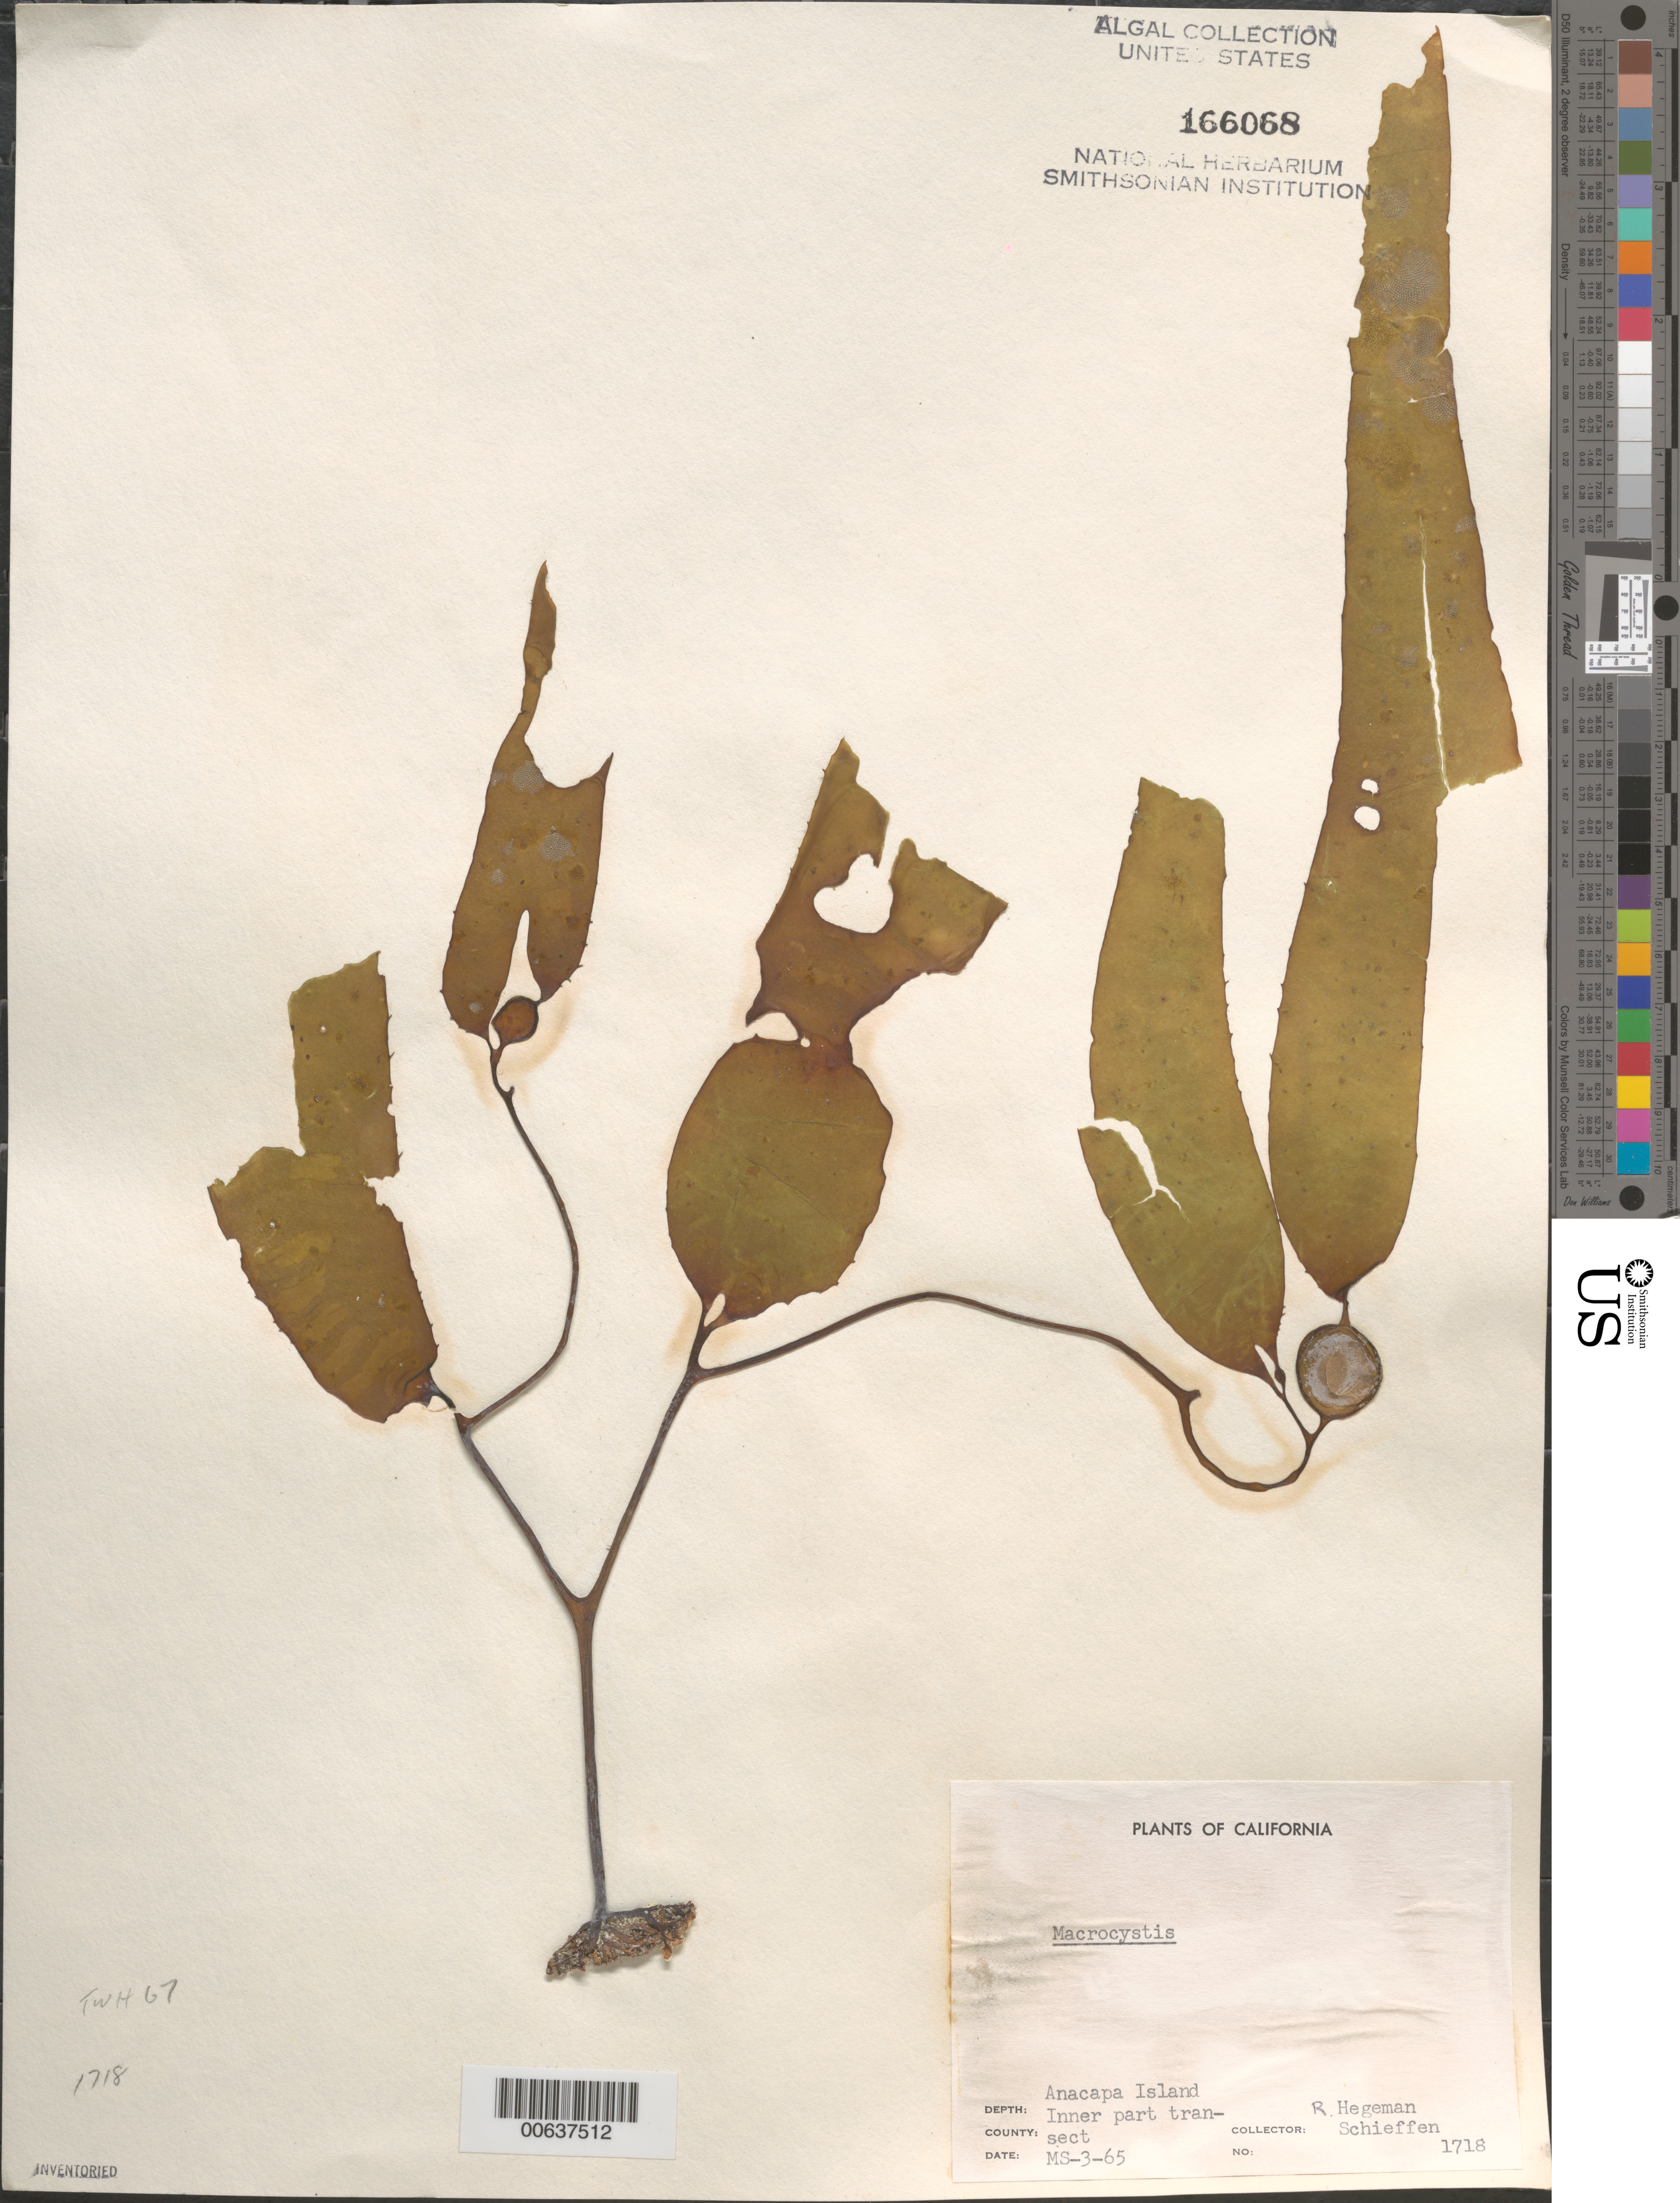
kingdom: Chromista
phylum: Ochrophyta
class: Phaeophyceae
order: Laminariales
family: Laminariaceae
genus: Macrocystis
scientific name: Macrocystis sp.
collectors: R. Hegeman & -. Schieffen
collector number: Neushul 1718 & MS-3-65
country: United States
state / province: California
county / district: Ventura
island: Anacapa Island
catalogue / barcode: US 166068